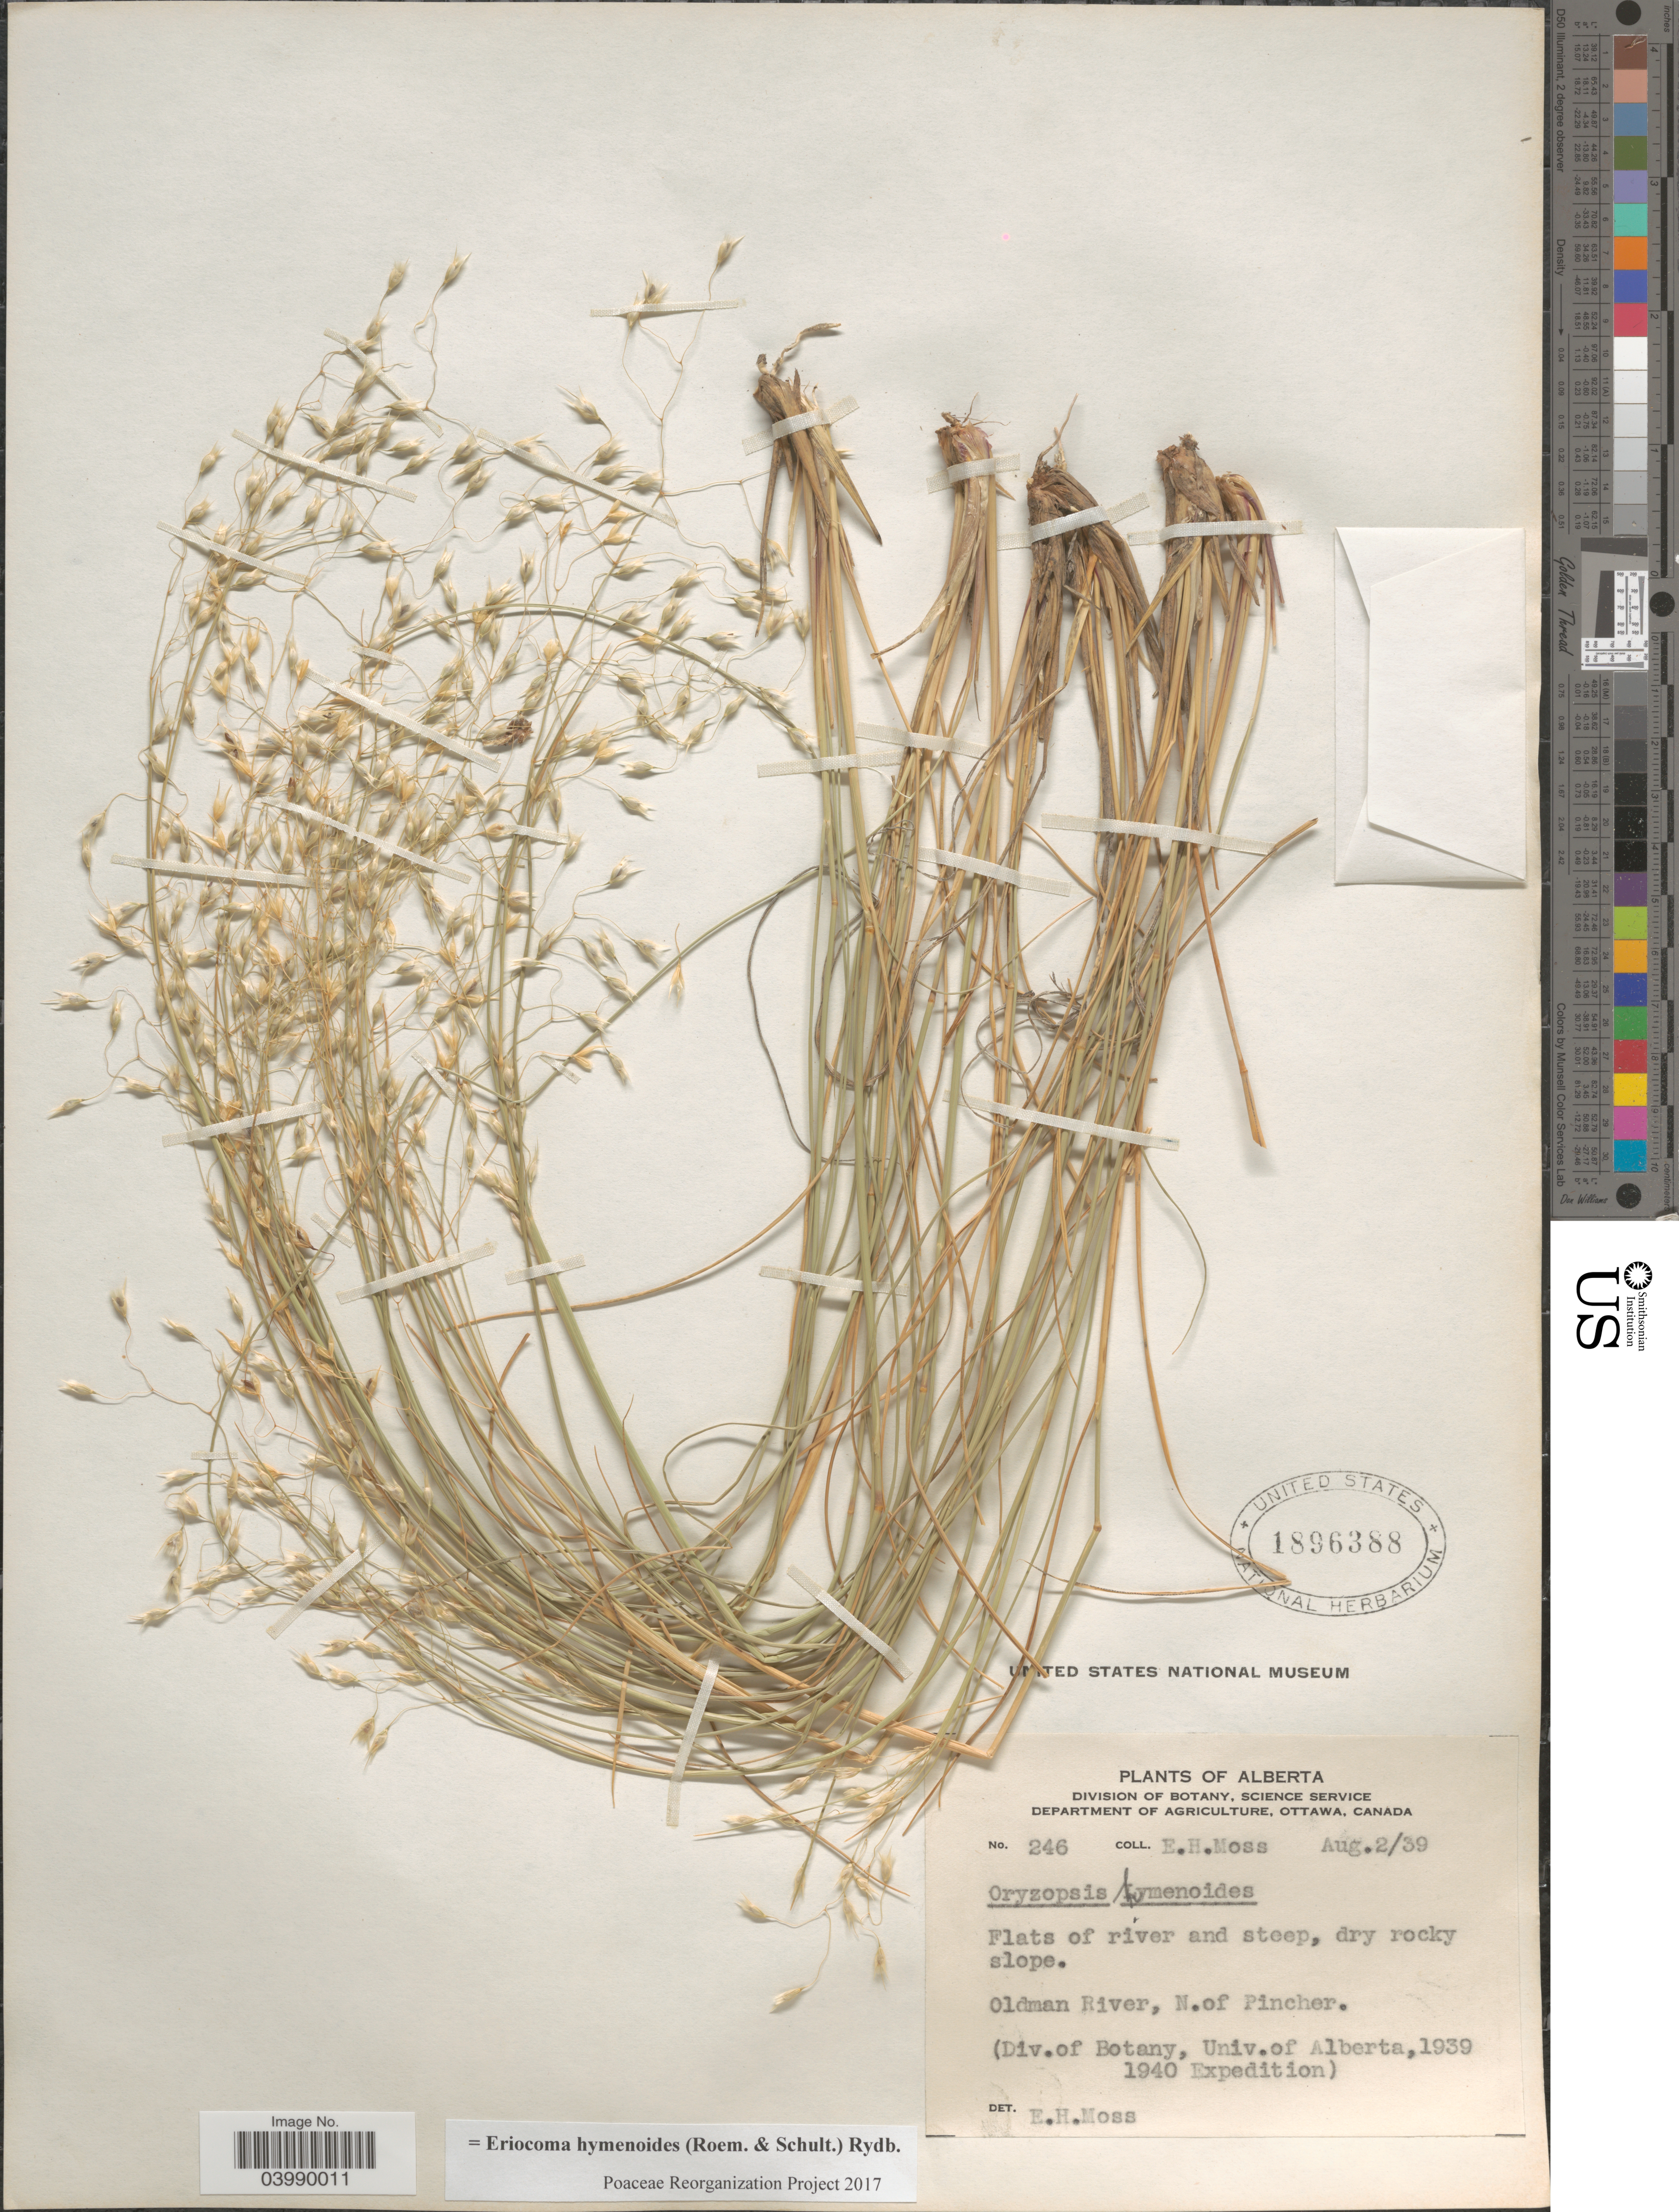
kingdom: Plantae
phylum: Tracheophyta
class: Liliopsida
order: Poales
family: Poaceae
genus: Eriocoma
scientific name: Eriocoma hymenoides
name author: (Roem. & Schult.) Rydb.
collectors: E. Moss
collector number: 246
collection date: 1939-08-02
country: Canada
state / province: Alberta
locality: Flats of river and steep, dry rocky slope. Oldman River, N. of Pincher.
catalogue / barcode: US 1896388